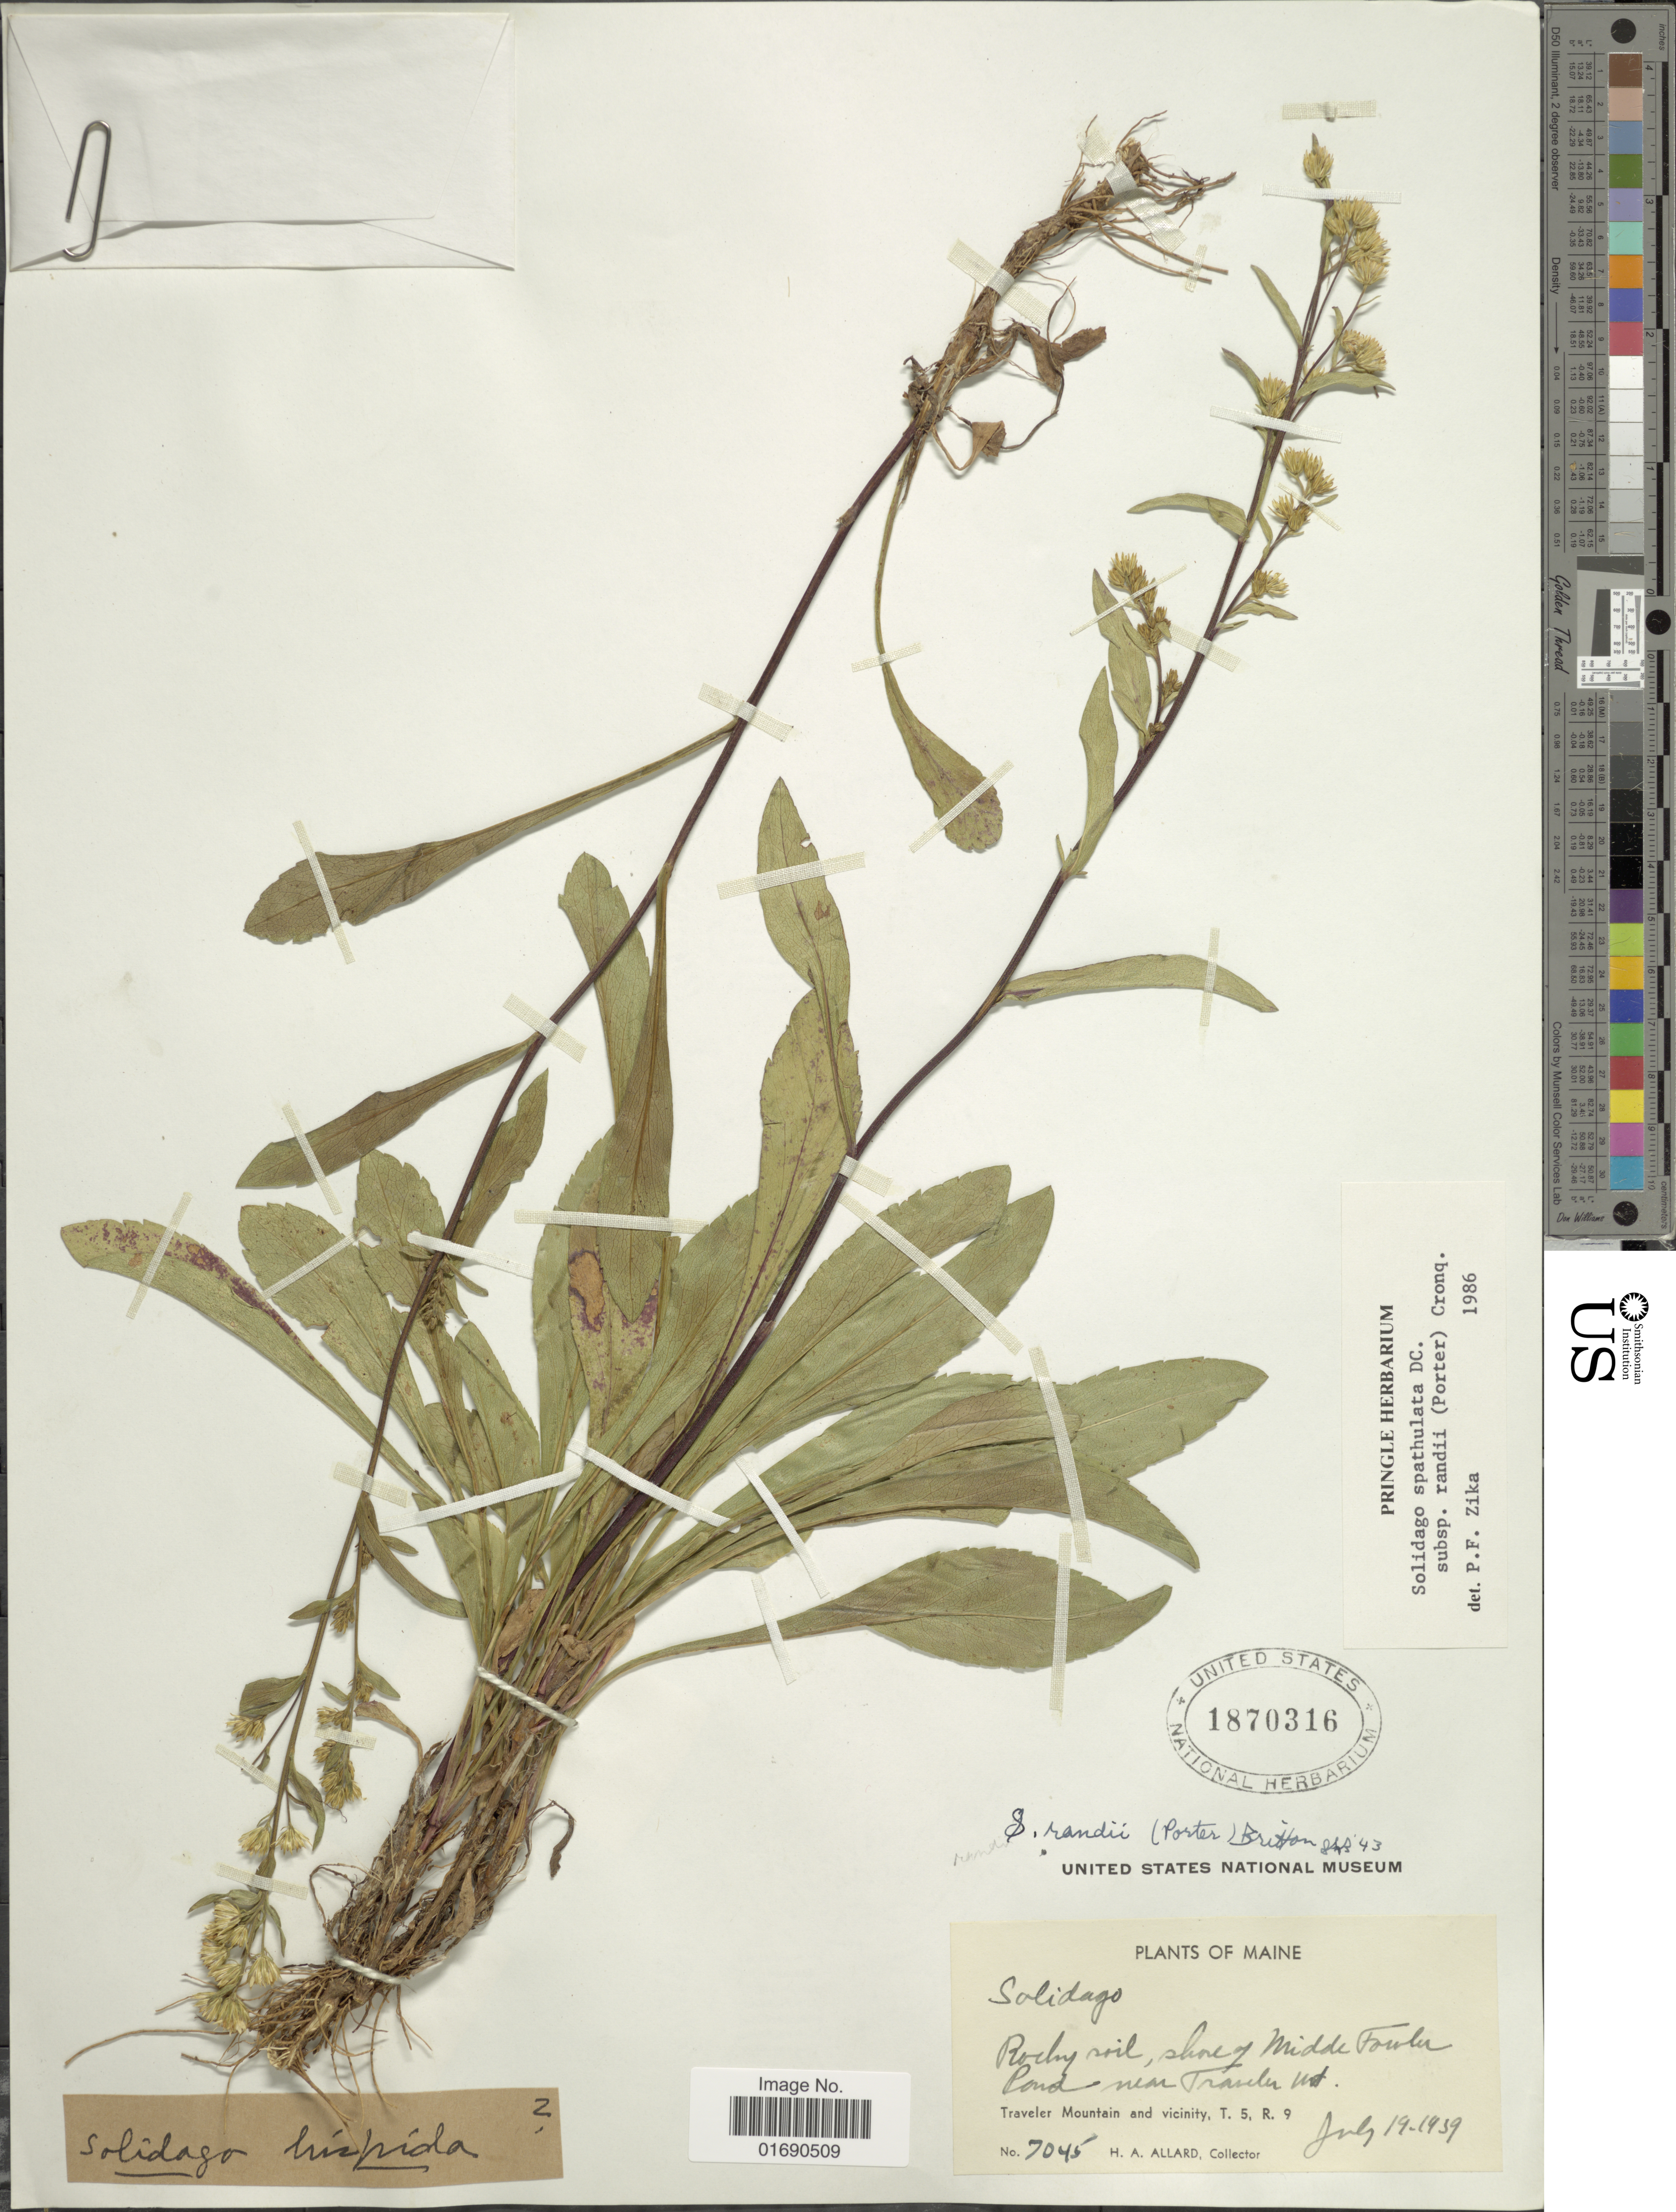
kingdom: Plantae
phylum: Tracheophyta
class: Magnoliopsida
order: Asterales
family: Asteraceae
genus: Solidago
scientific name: Solidago randii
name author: (Porter) Britton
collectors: H. A. Allard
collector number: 7045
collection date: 1939-07-19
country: United States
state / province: Maine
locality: Rocky soil, shore of Middle Fouler Pond near Traseler nd., Traveler Mountain and vicinity, T. 5, R. 9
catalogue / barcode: US 1870316